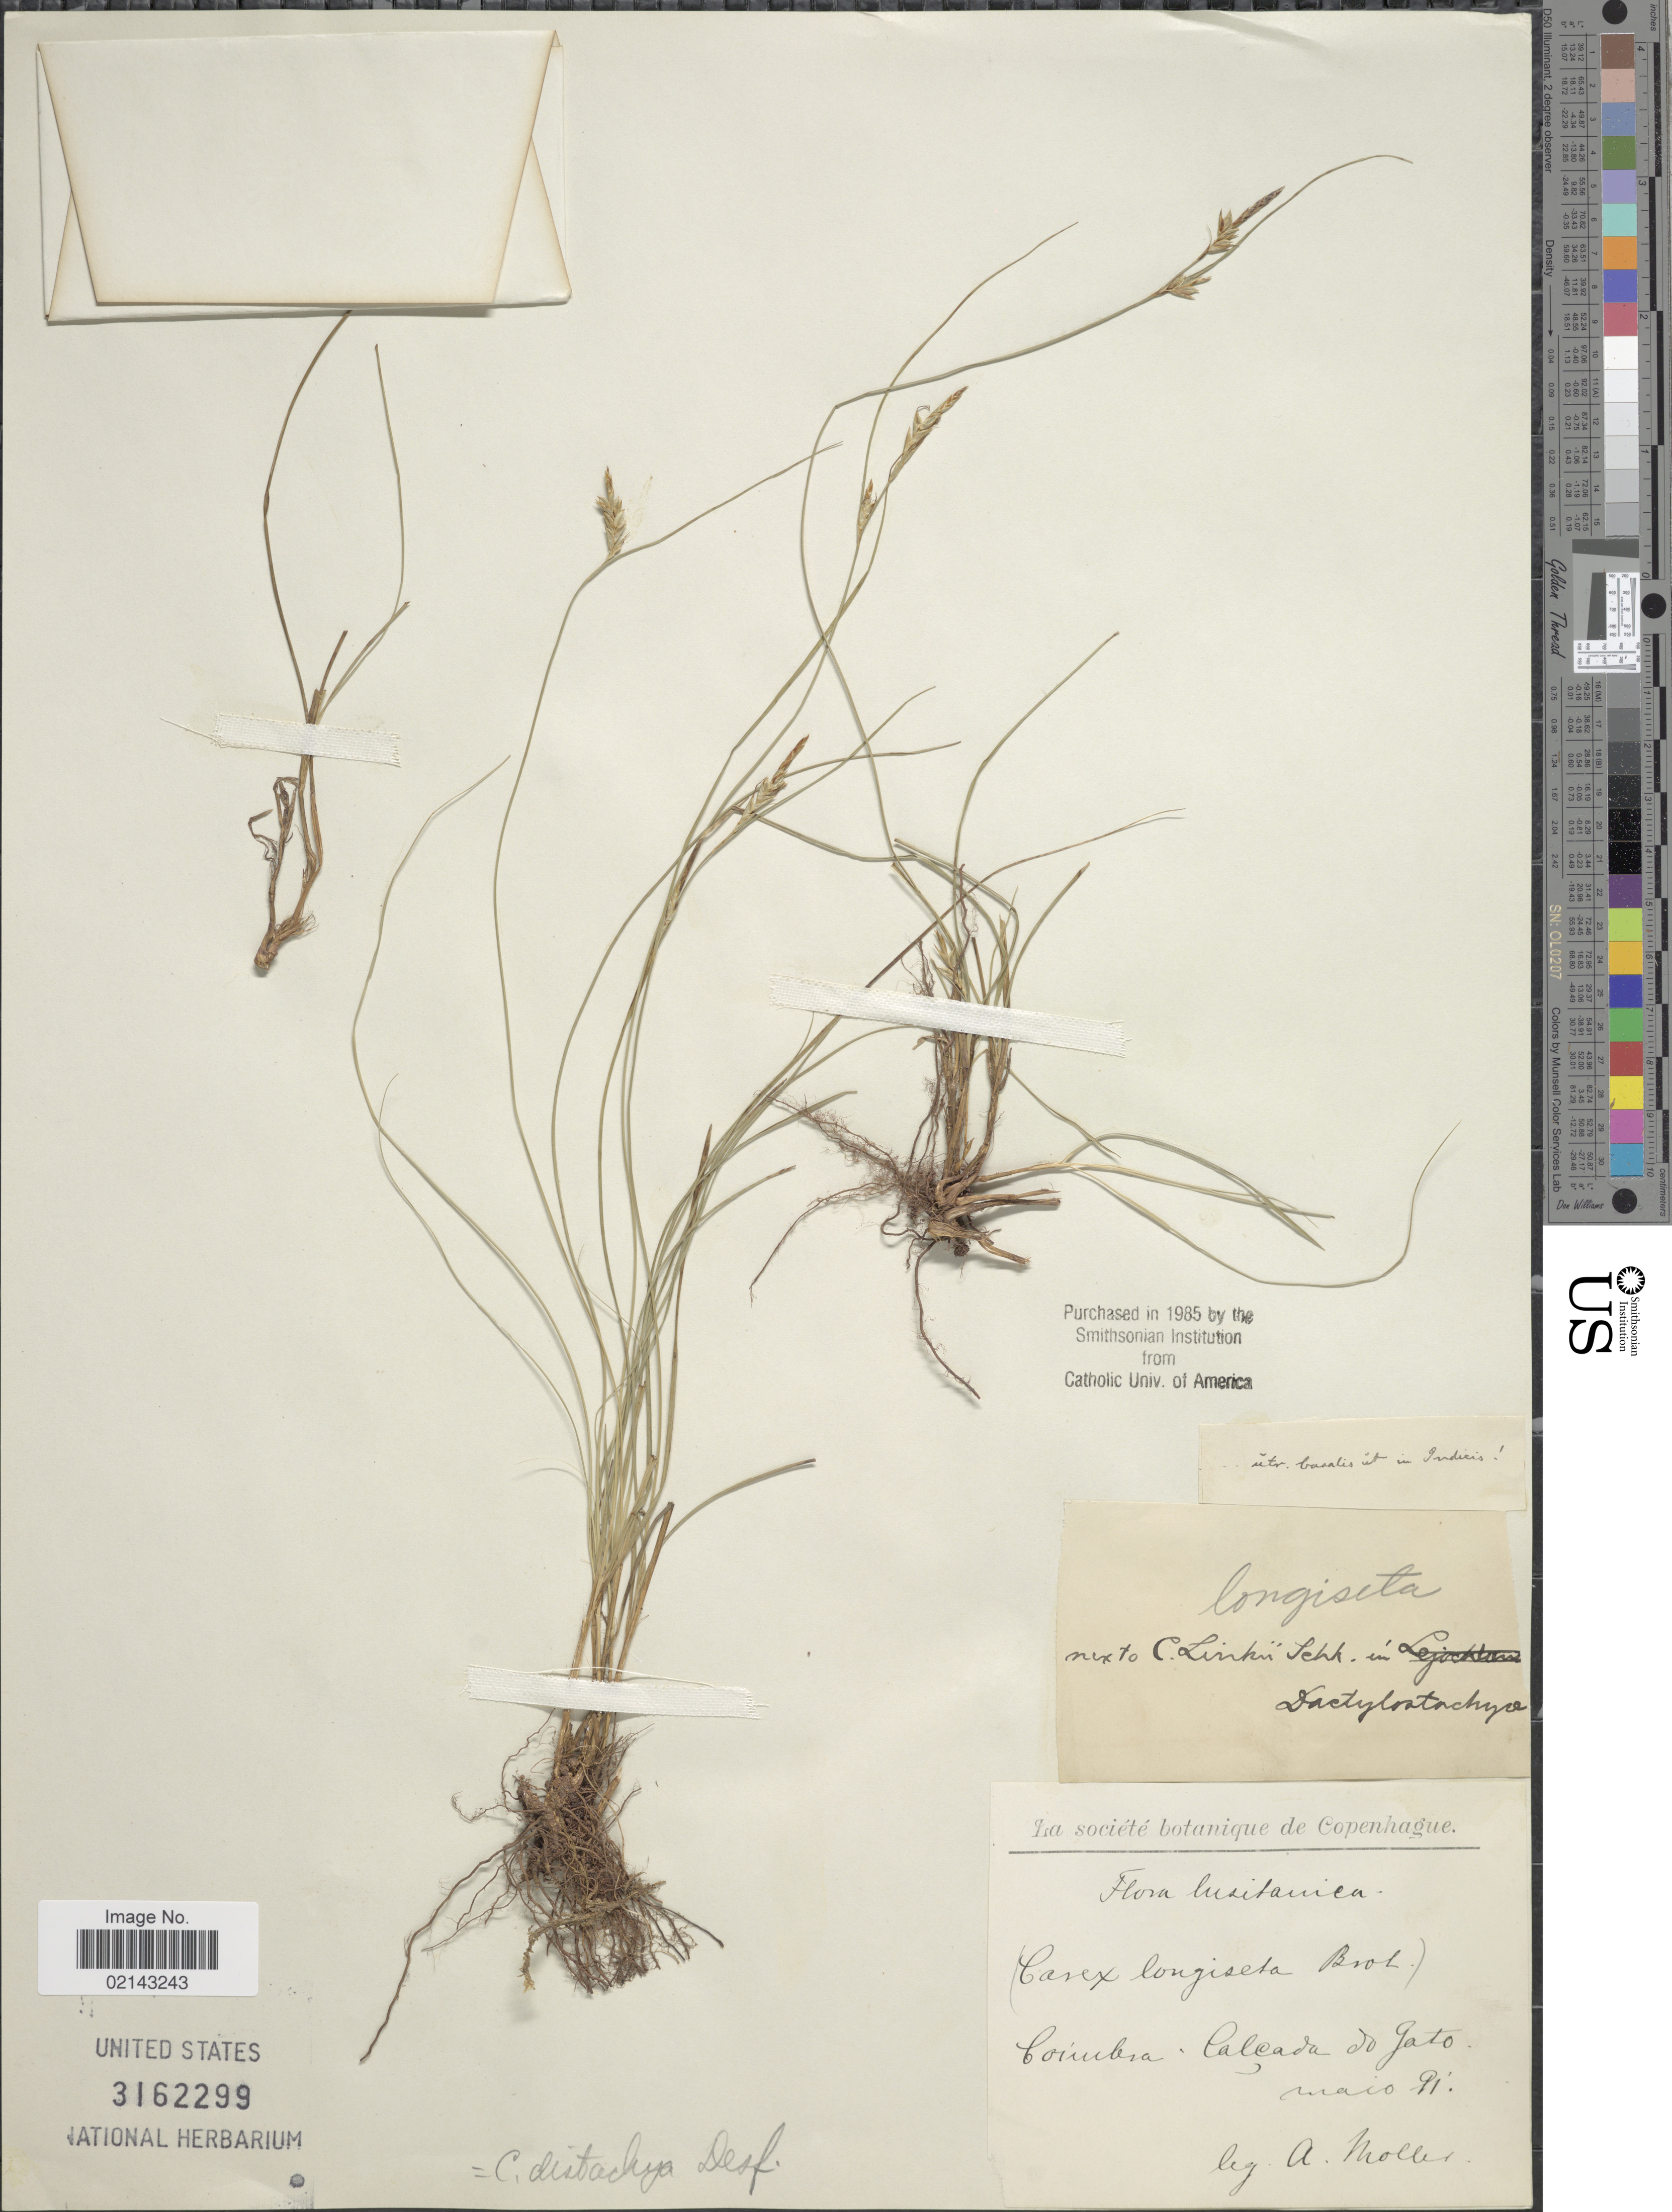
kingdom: Plantae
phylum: Tracheophyta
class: Liliopsida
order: Poales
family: Cyperaceae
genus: Carex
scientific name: Carex distachya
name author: Desf.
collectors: A. Moller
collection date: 1891-05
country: Portugal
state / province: Coimbra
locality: Lusitanica, Calçada do Gato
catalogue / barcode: US 3162299